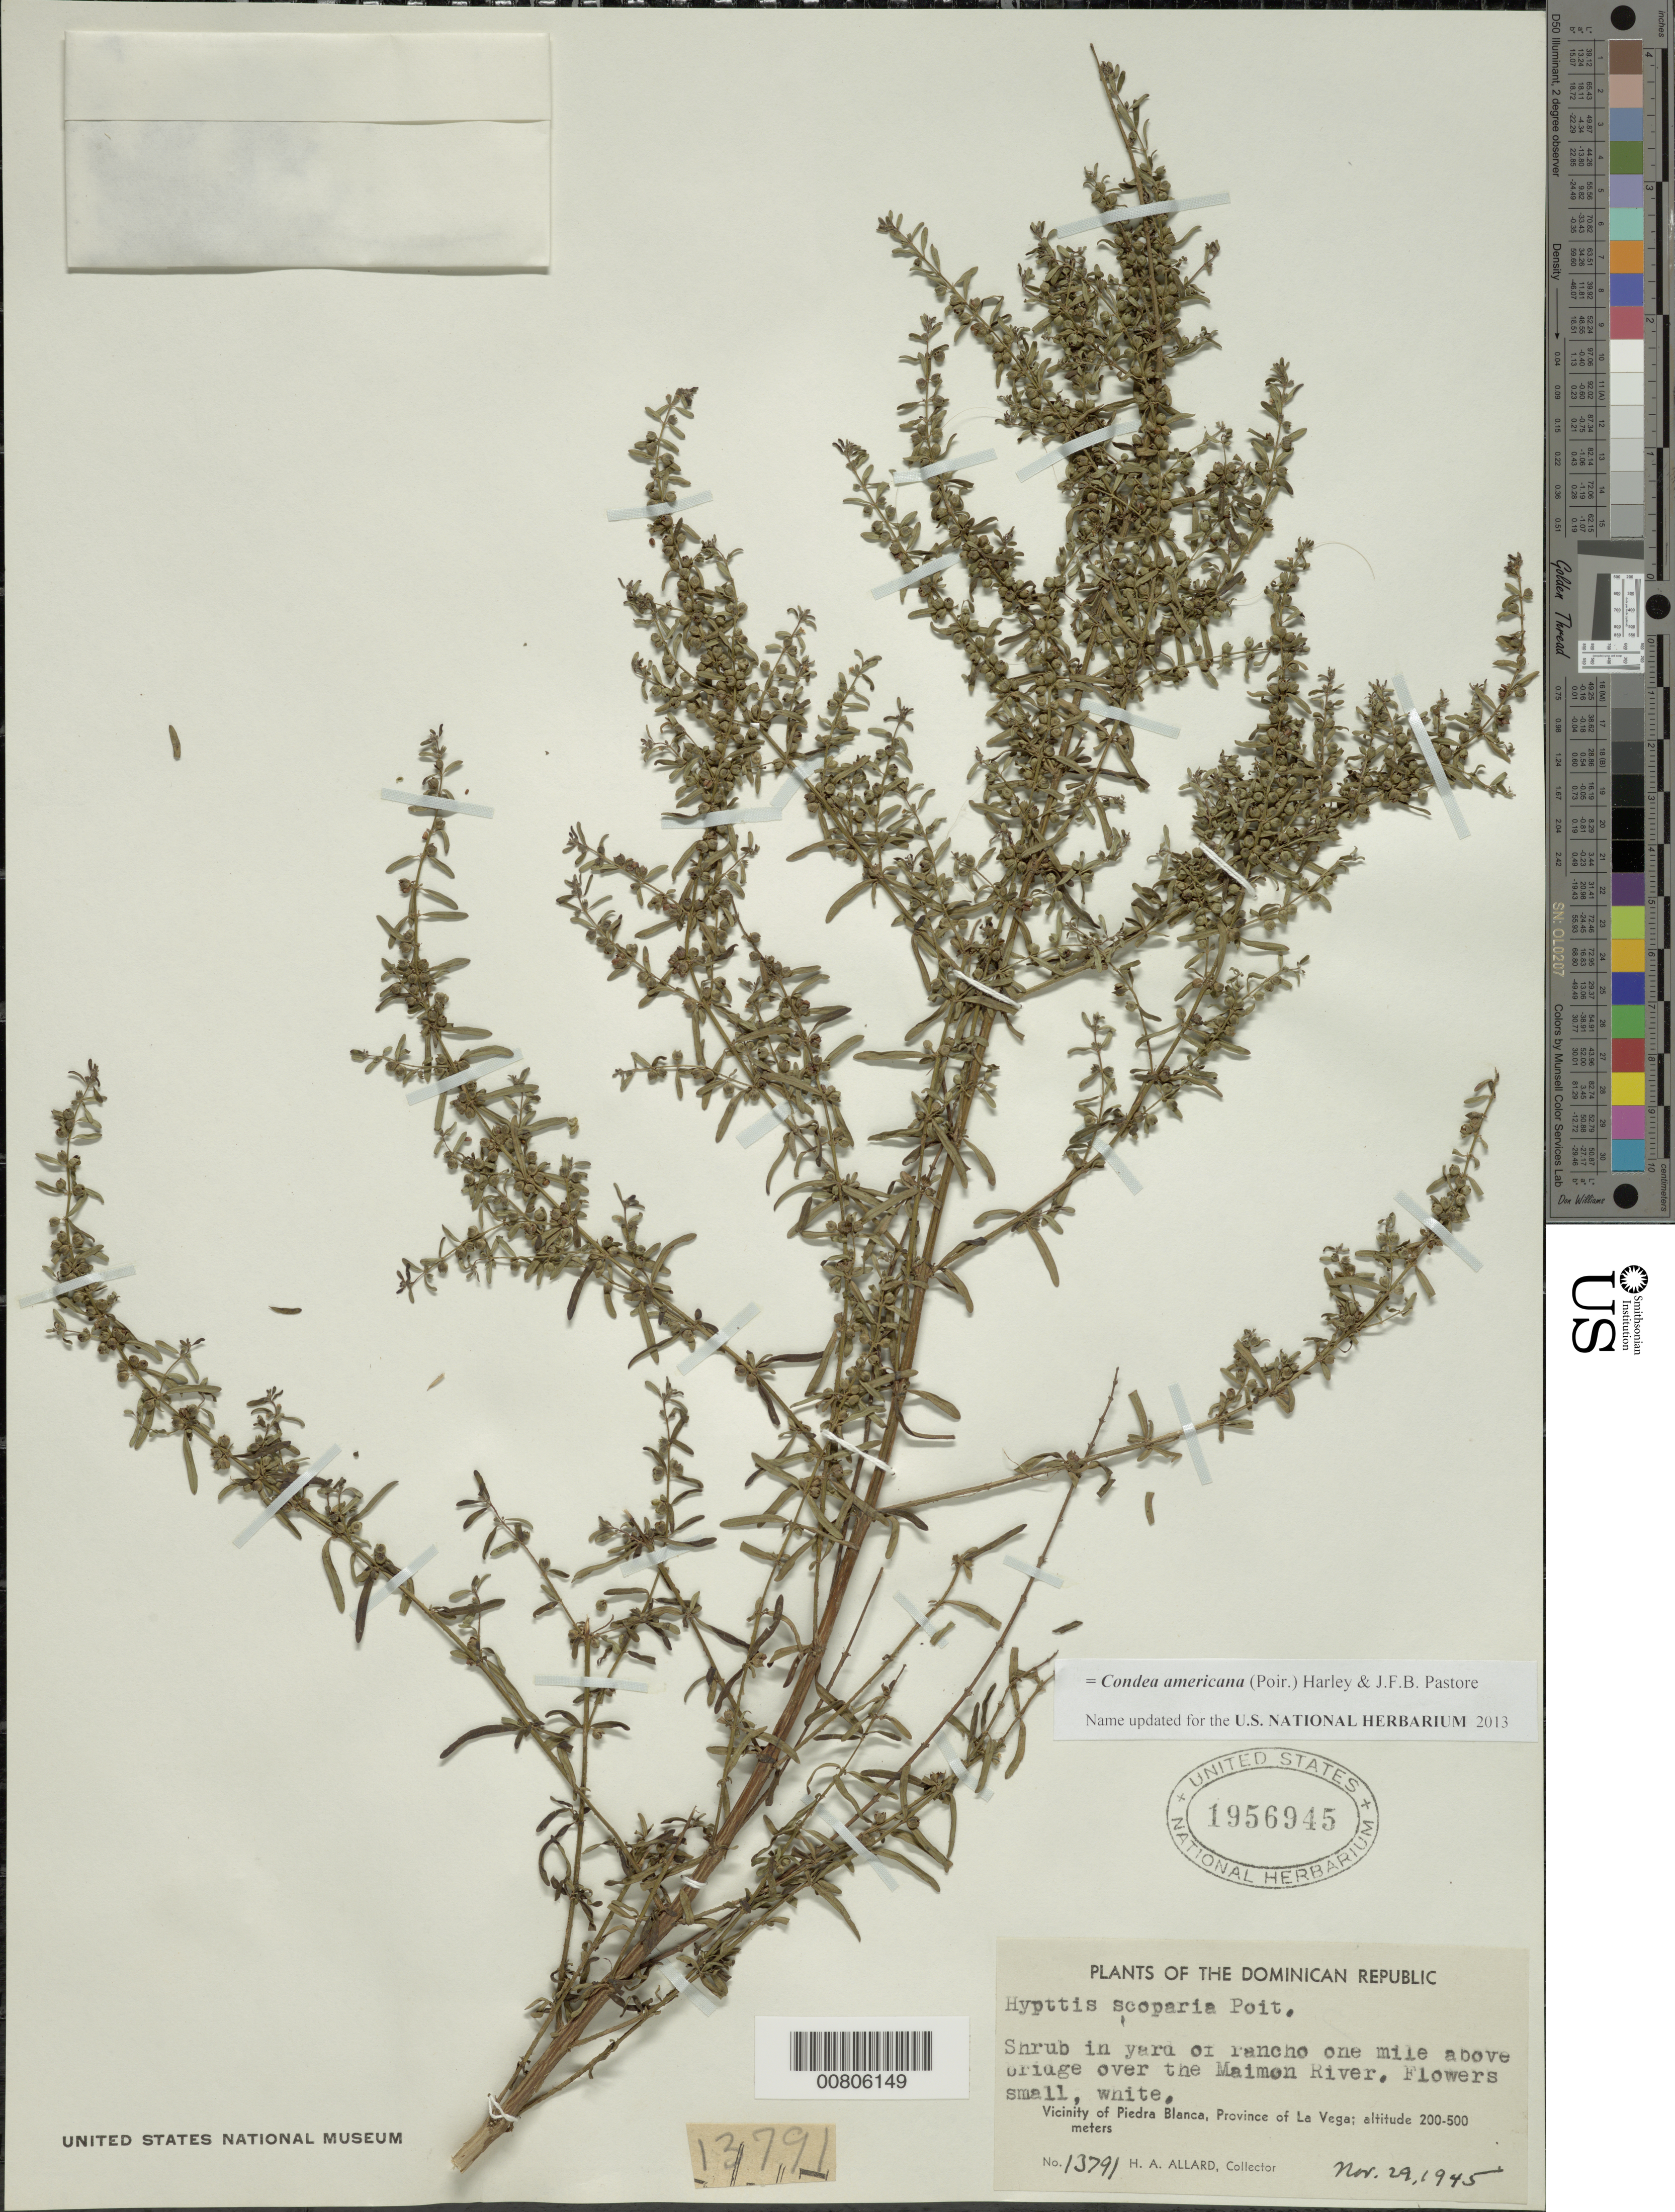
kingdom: Plantae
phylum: Tracheophyta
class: Magnoliopsida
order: Lamiales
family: Lamiaceae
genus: Condea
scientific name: Condea americana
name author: (Poir.) Harley & J.F.B. Pastore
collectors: H. A. Allard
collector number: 13791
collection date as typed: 29 Nov 1945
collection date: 1945-11-29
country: Dominican Republic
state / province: La Vega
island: Hispaniola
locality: Vicinity of Piedra Blanca, 1 mi above bridge over the Maimon River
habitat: In yard of ranch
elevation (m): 200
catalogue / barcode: US 1956945